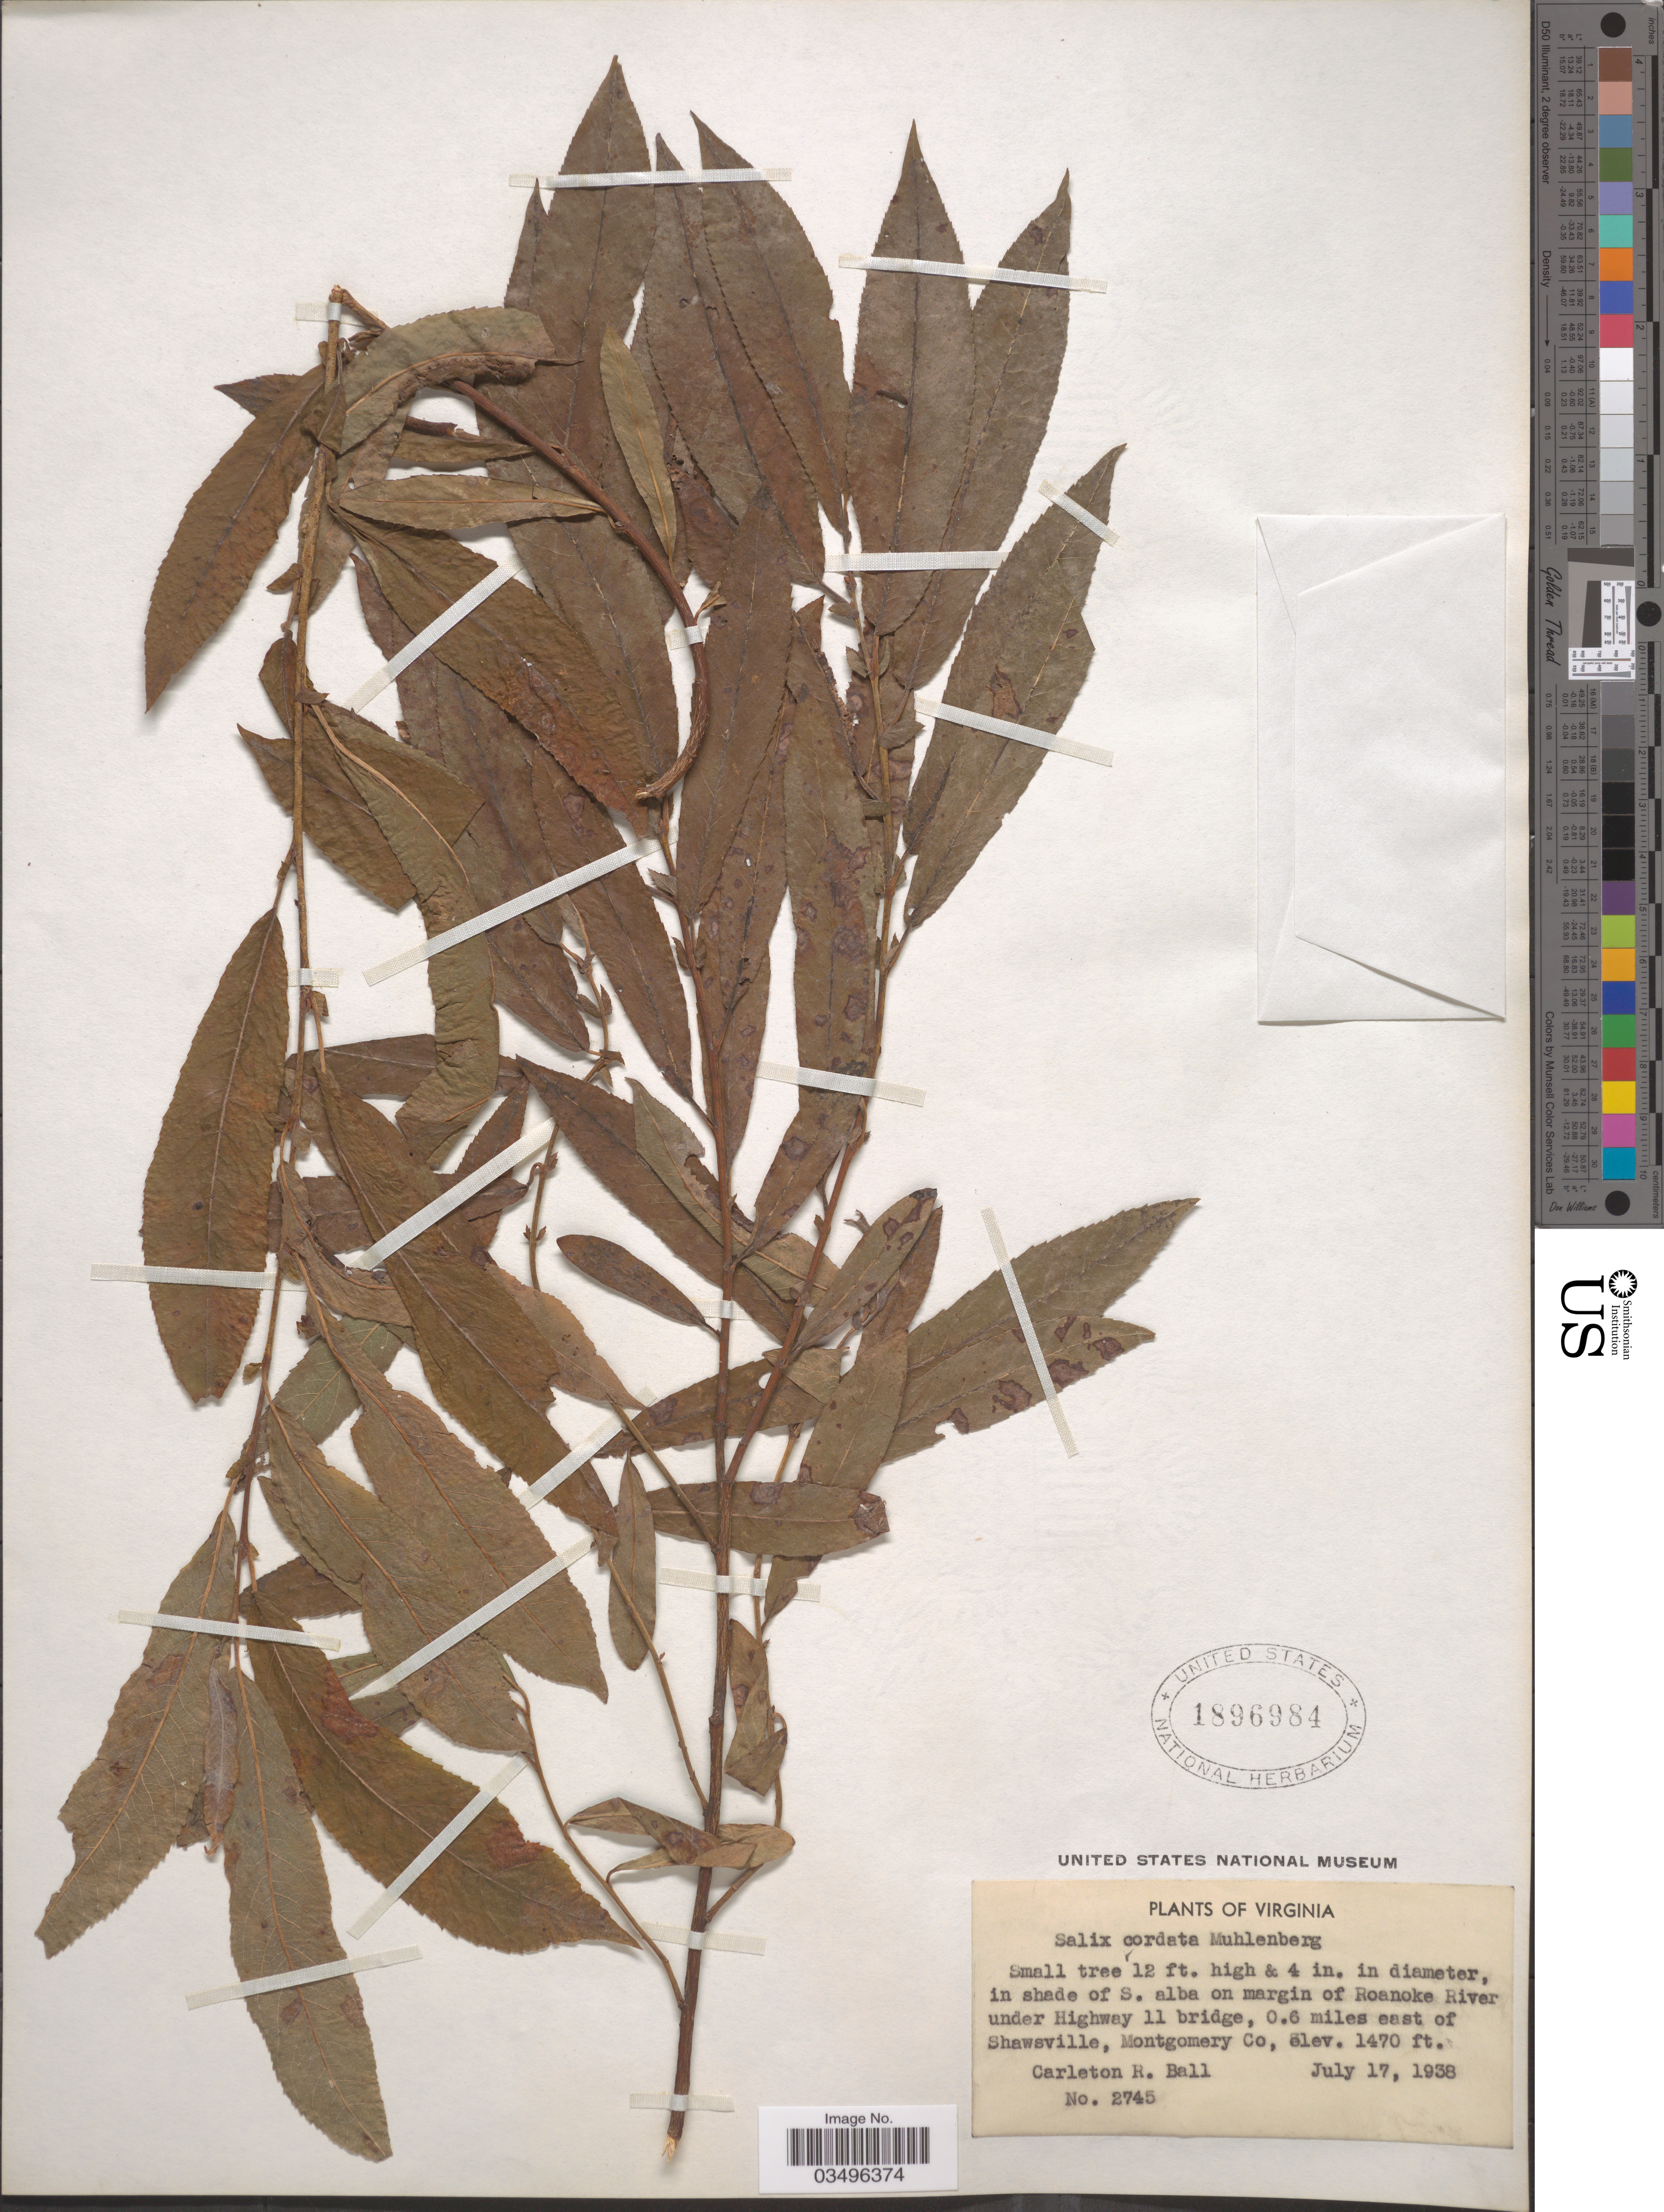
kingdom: Plantae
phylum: Tracheophyta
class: Magnoliopsida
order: Malpighiales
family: Salicaceae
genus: Salix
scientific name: Salix cordata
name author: Michx.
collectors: C. R. Ball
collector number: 2745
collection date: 1938-07-17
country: United States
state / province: Virginia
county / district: Montgomery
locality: On margin of Roanoke River under Highway 11 bridge, 0.6 miles east of Shawsville, Montgomery Co.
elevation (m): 448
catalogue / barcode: US 1896984